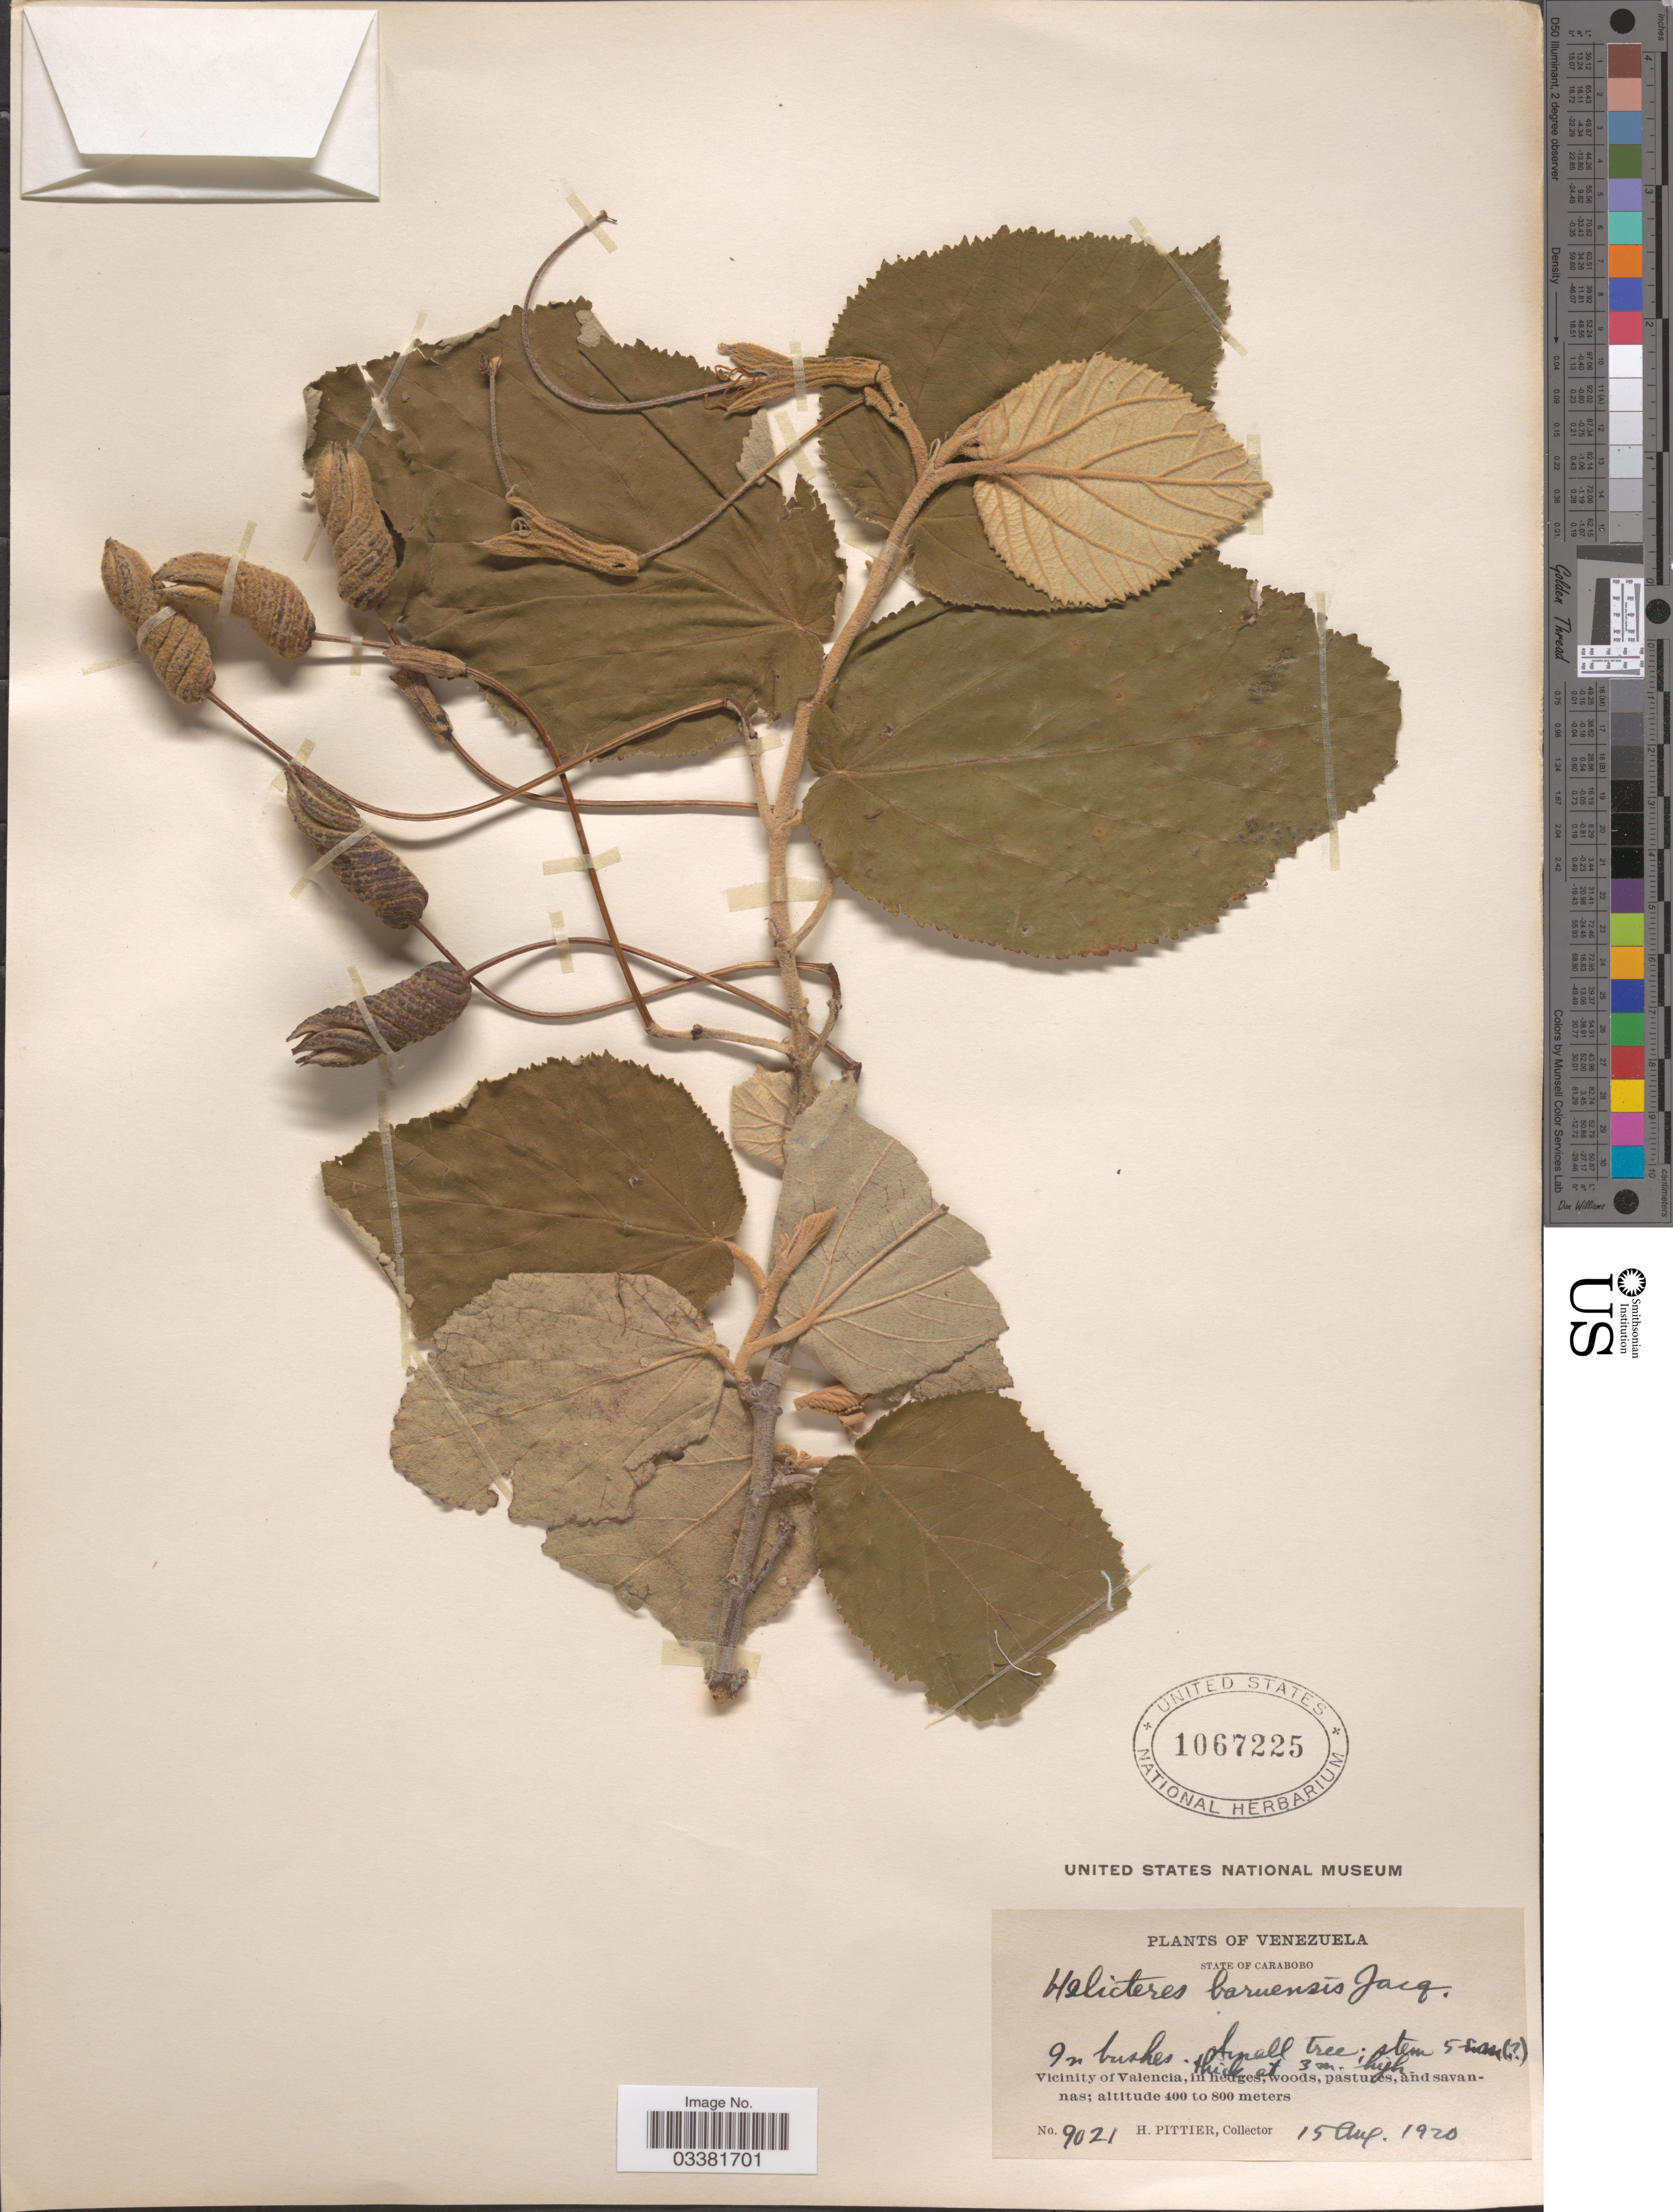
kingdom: Plantae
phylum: Tracheophyta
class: Magnoliopsida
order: Malvales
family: Malvaceae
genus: Helicteres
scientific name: Helicteres baruensis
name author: Jacq.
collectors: H. F. Pittier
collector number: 9021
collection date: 1920-08-15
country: Venezuela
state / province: Carabobo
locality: Vicinity of Valencia.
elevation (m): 400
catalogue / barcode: US 1067225